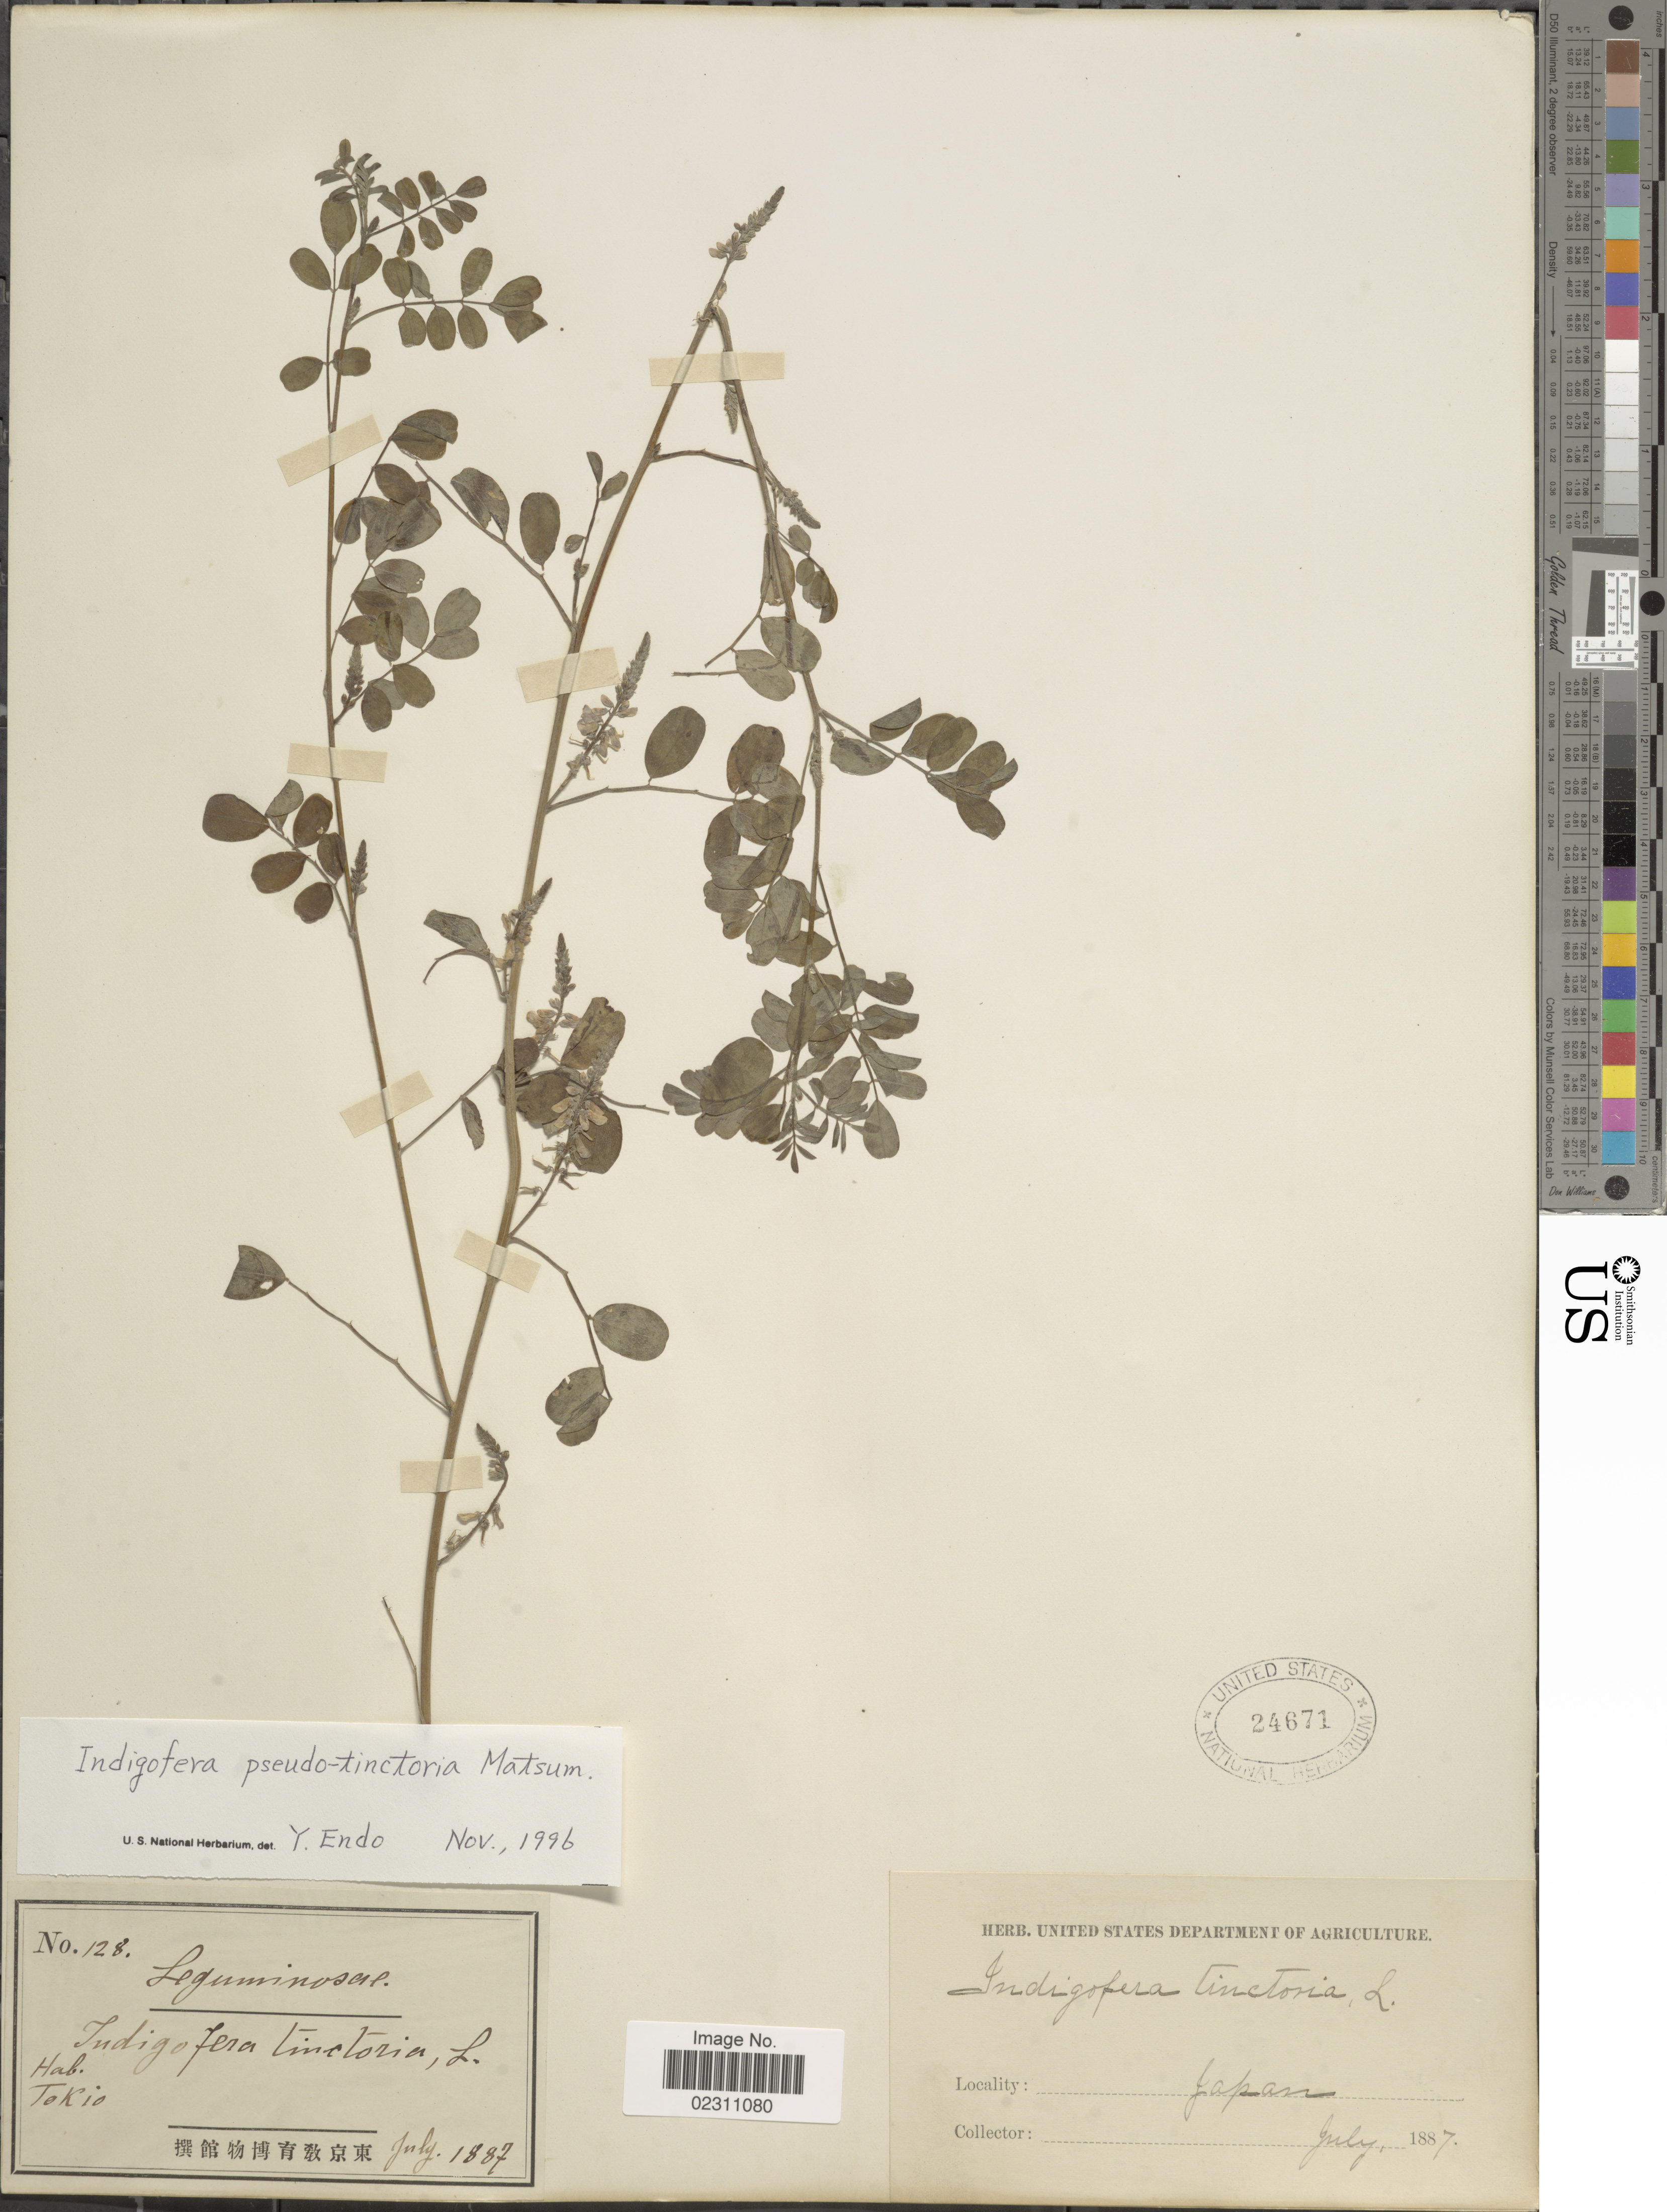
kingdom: Plantae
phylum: Tracheophyta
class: Magnoliopsida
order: Fabales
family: Fabaceae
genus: Indigofera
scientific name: Indigofera pseudotinctoria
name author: Matsum.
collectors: United States Department of Agriculture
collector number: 128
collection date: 1887-07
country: Japan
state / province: Tokyo, Federal City of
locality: Tokio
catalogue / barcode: US 24671